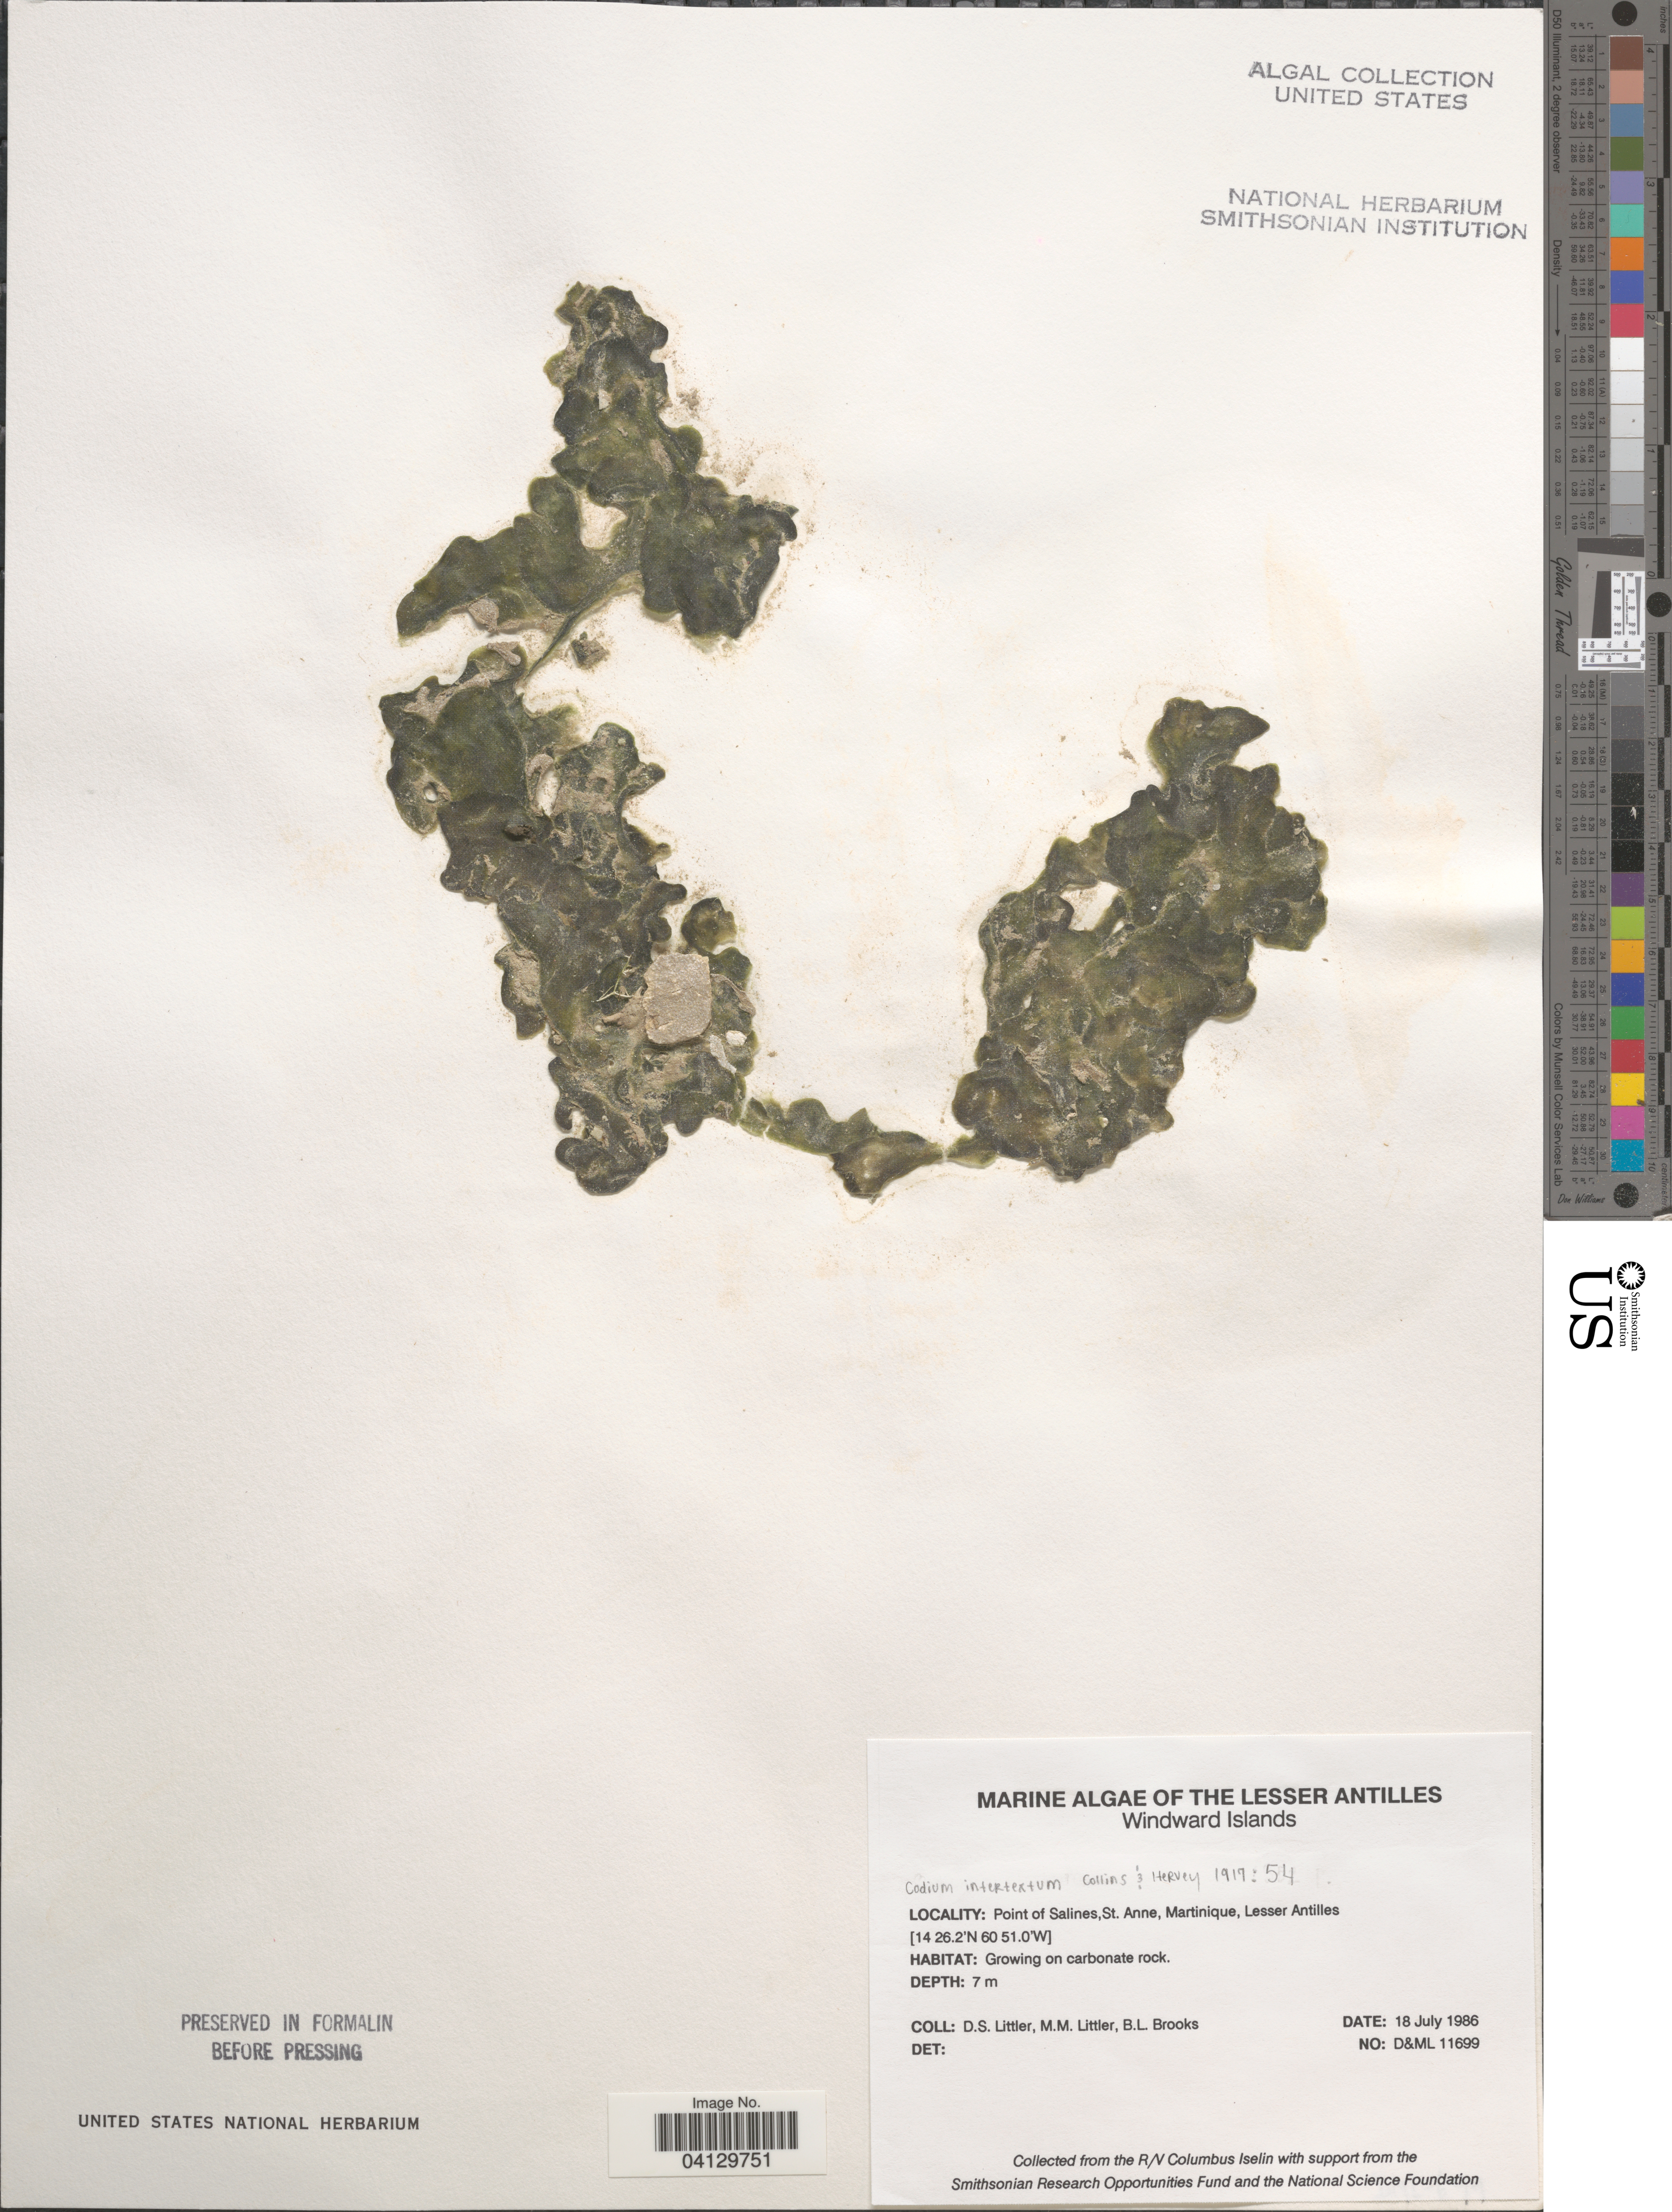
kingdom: Plantae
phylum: Chlorophyta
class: Ulvophyceae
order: Bryopsidales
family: Codiaceae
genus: Codium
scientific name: Codium intertextum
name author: Collins & Herv.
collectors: D. S. Littler & B. Brooks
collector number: D&ML11699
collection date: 1986-07-18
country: Martinique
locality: The Lesser Antilles. Windward Islands. Point of Salines,St. Anne.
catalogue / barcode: US 329093